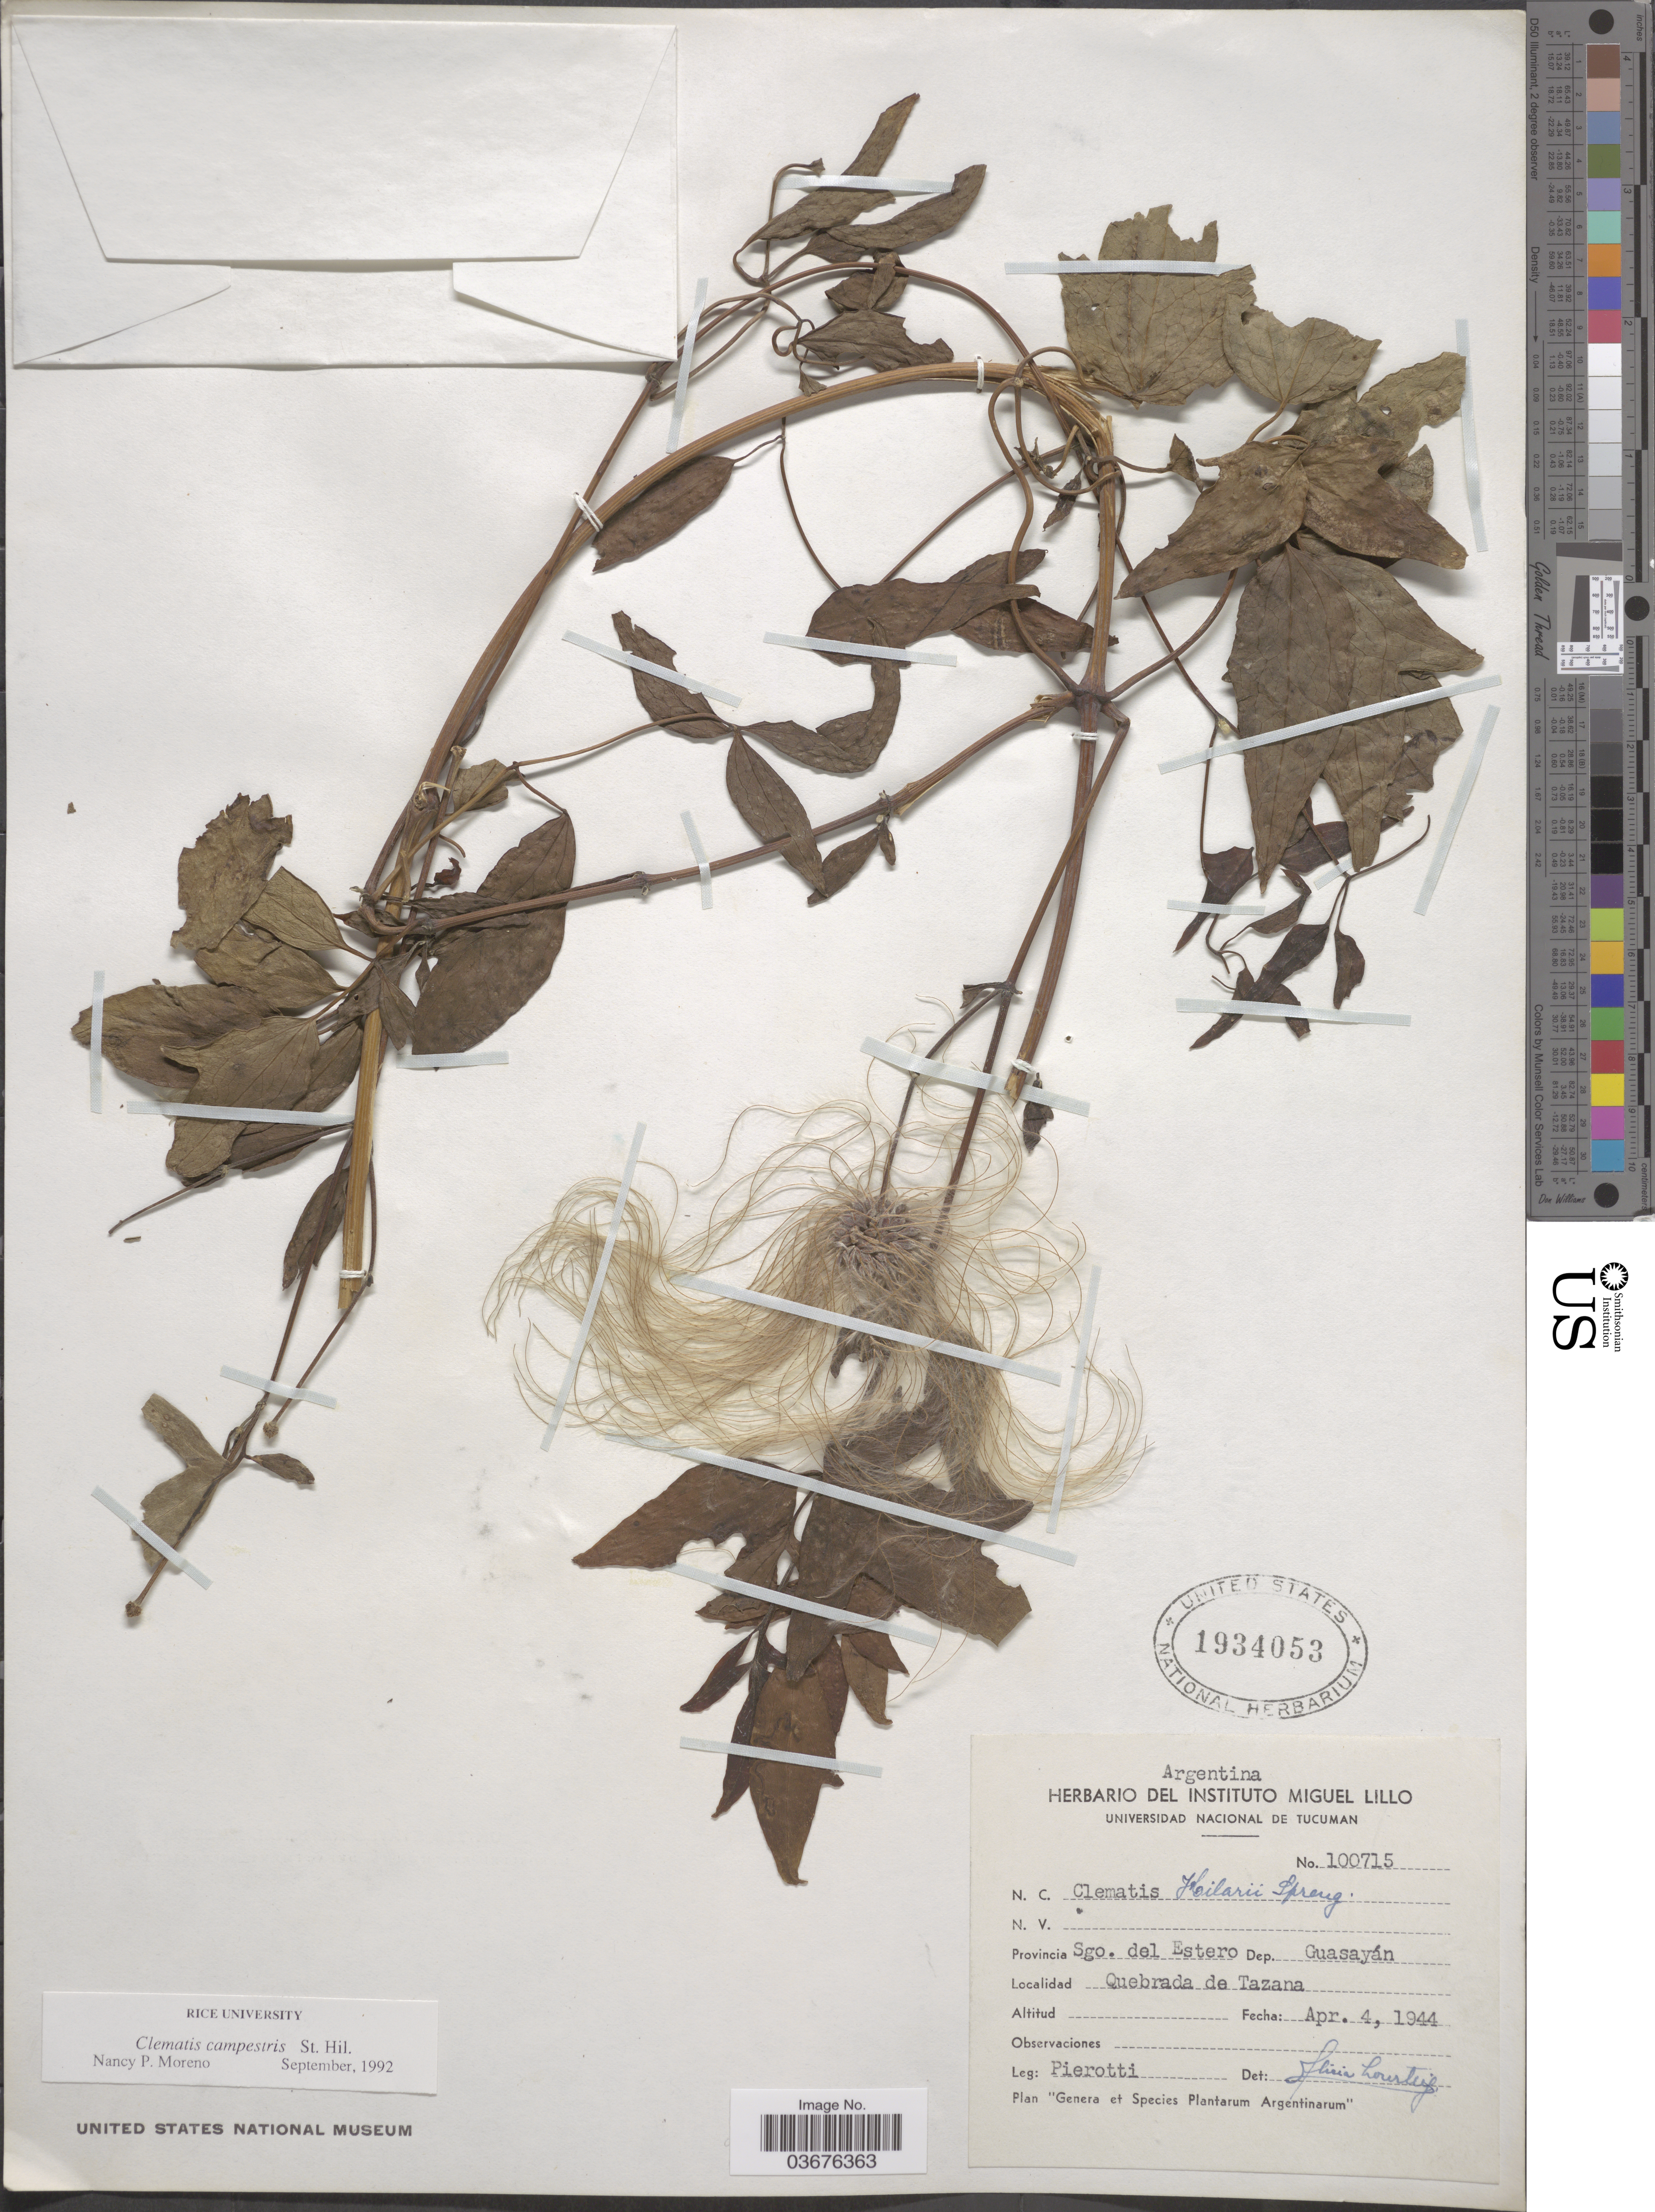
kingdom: Plantae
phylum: Tracheophyta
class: Magnoliopsida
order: Ranunculales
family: Ranunculaceae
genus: Clematis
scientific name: Clematis campestris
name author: A. St.-Hil.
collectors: Pierotti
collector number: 100715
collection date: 1944-04-04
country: Argentina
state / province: Santiago del Estero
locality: Dep. Guasayán. Quebrada de Tazana.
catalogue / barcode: US 1934053